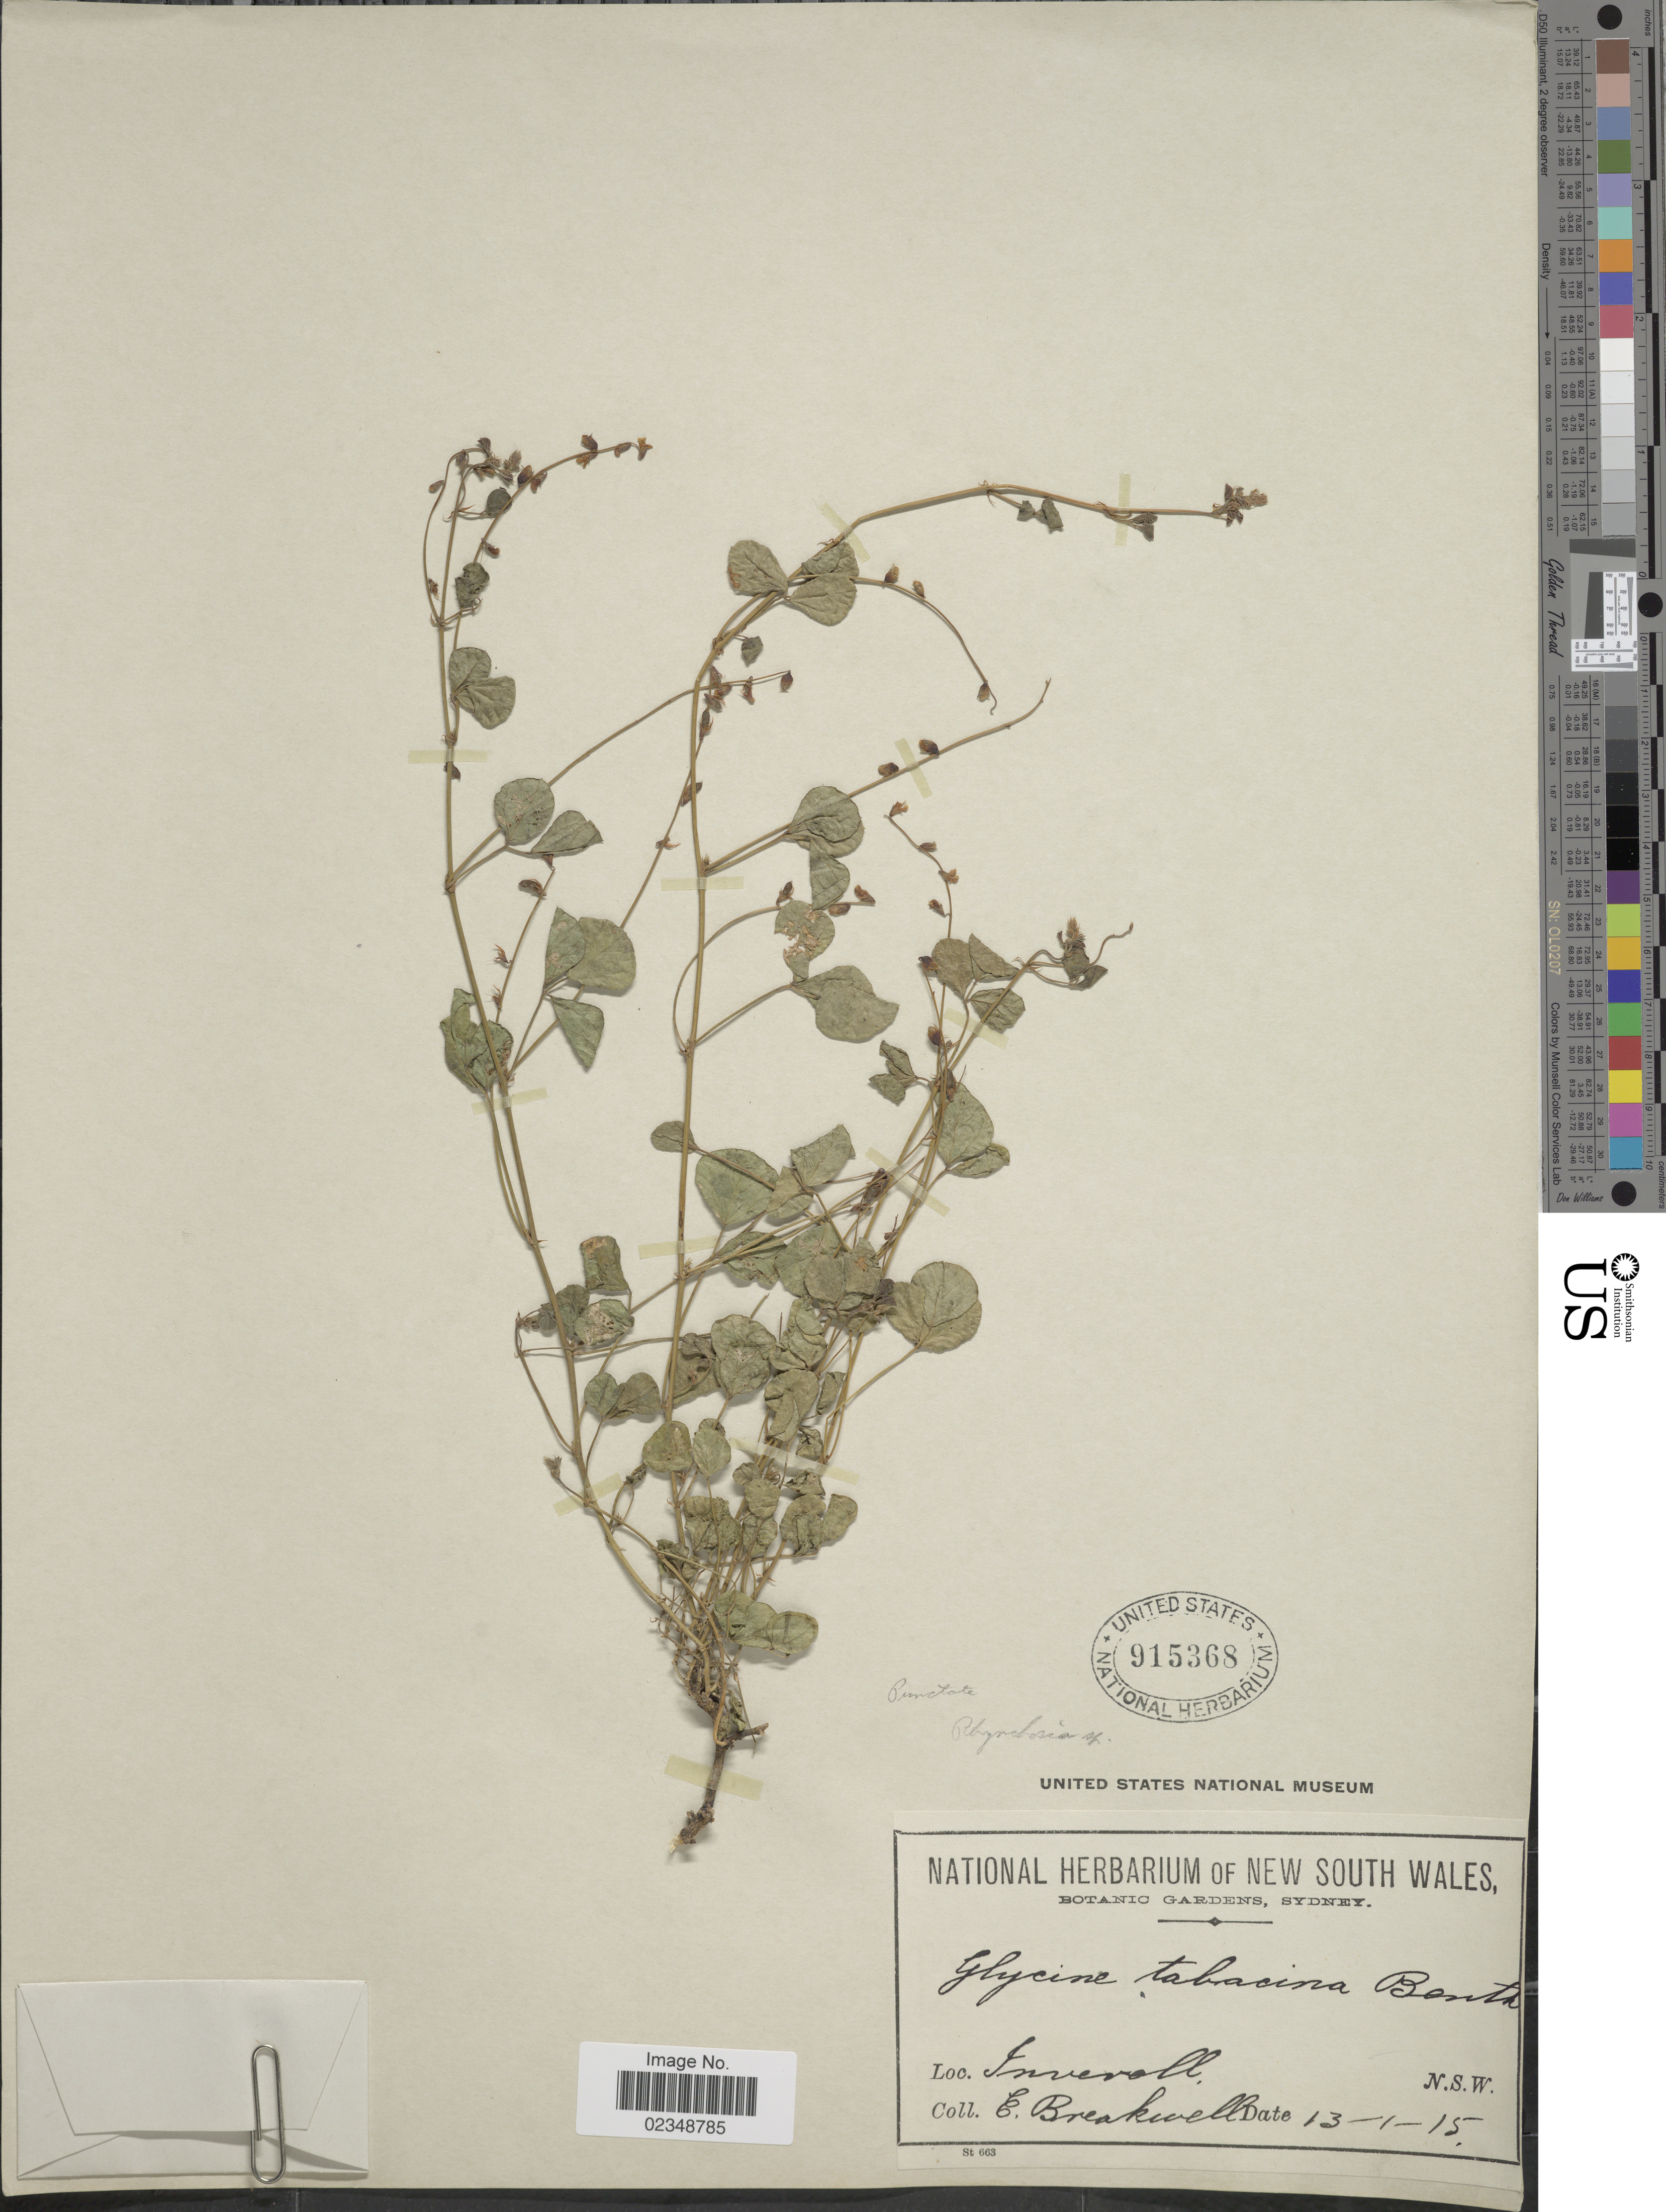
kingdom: Plantae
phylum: Tracheophyta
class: Magnoliopsida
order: Fabales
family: Fabaceae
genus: Rhynchosia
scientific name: Rhynchosia sp.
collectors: E. Breakwell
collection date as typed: Transcribed d/m/y: 13/1/15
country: Australia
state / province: New South Wales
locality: Inverall, N.S.W.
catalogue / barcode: US 915368